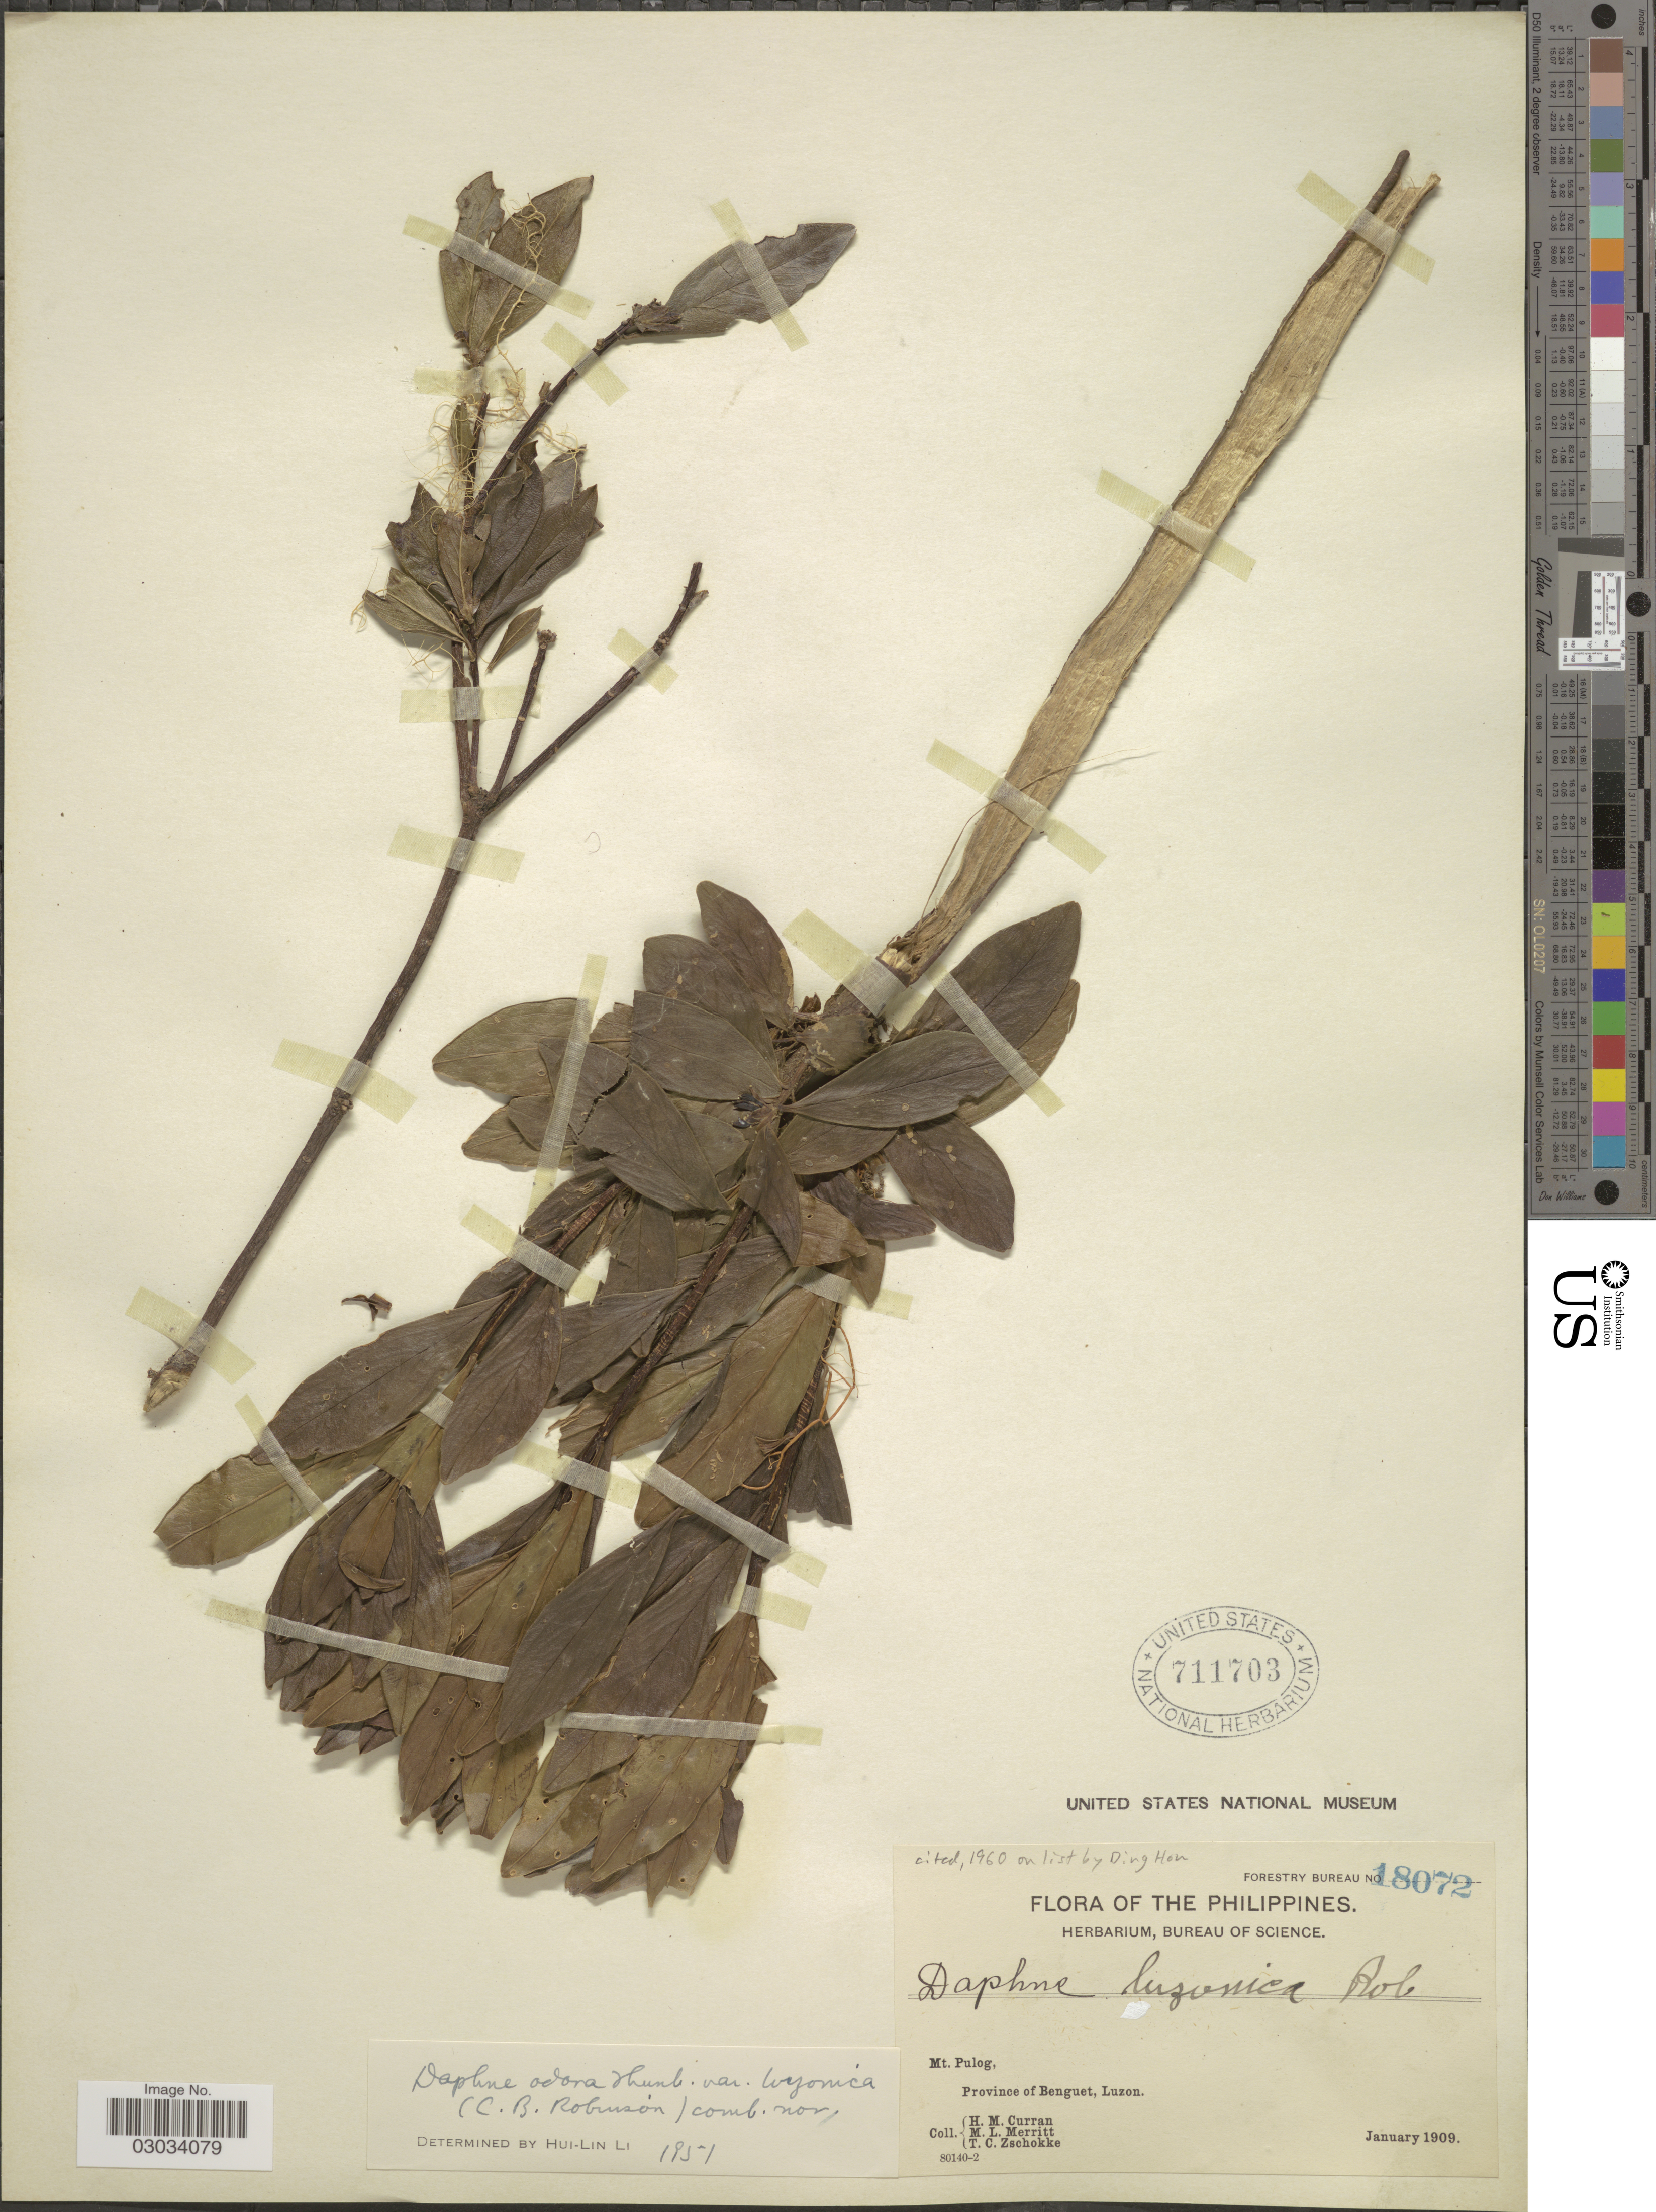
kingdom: Plantae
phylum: Tracheophyta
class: Magnoliopsida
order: Malvales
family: Thymelaeaceae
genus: Daphne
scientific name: Daphne luzonica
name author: C.B. Rob.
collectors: H. M. Curran, M. L. Merritt & T. C. Zschokke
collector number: Forestry Bureau 18072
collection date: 1909-01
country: Philippines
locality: Mt. Pulog, Province of Benguet, Luzon.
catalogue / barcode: US 711703